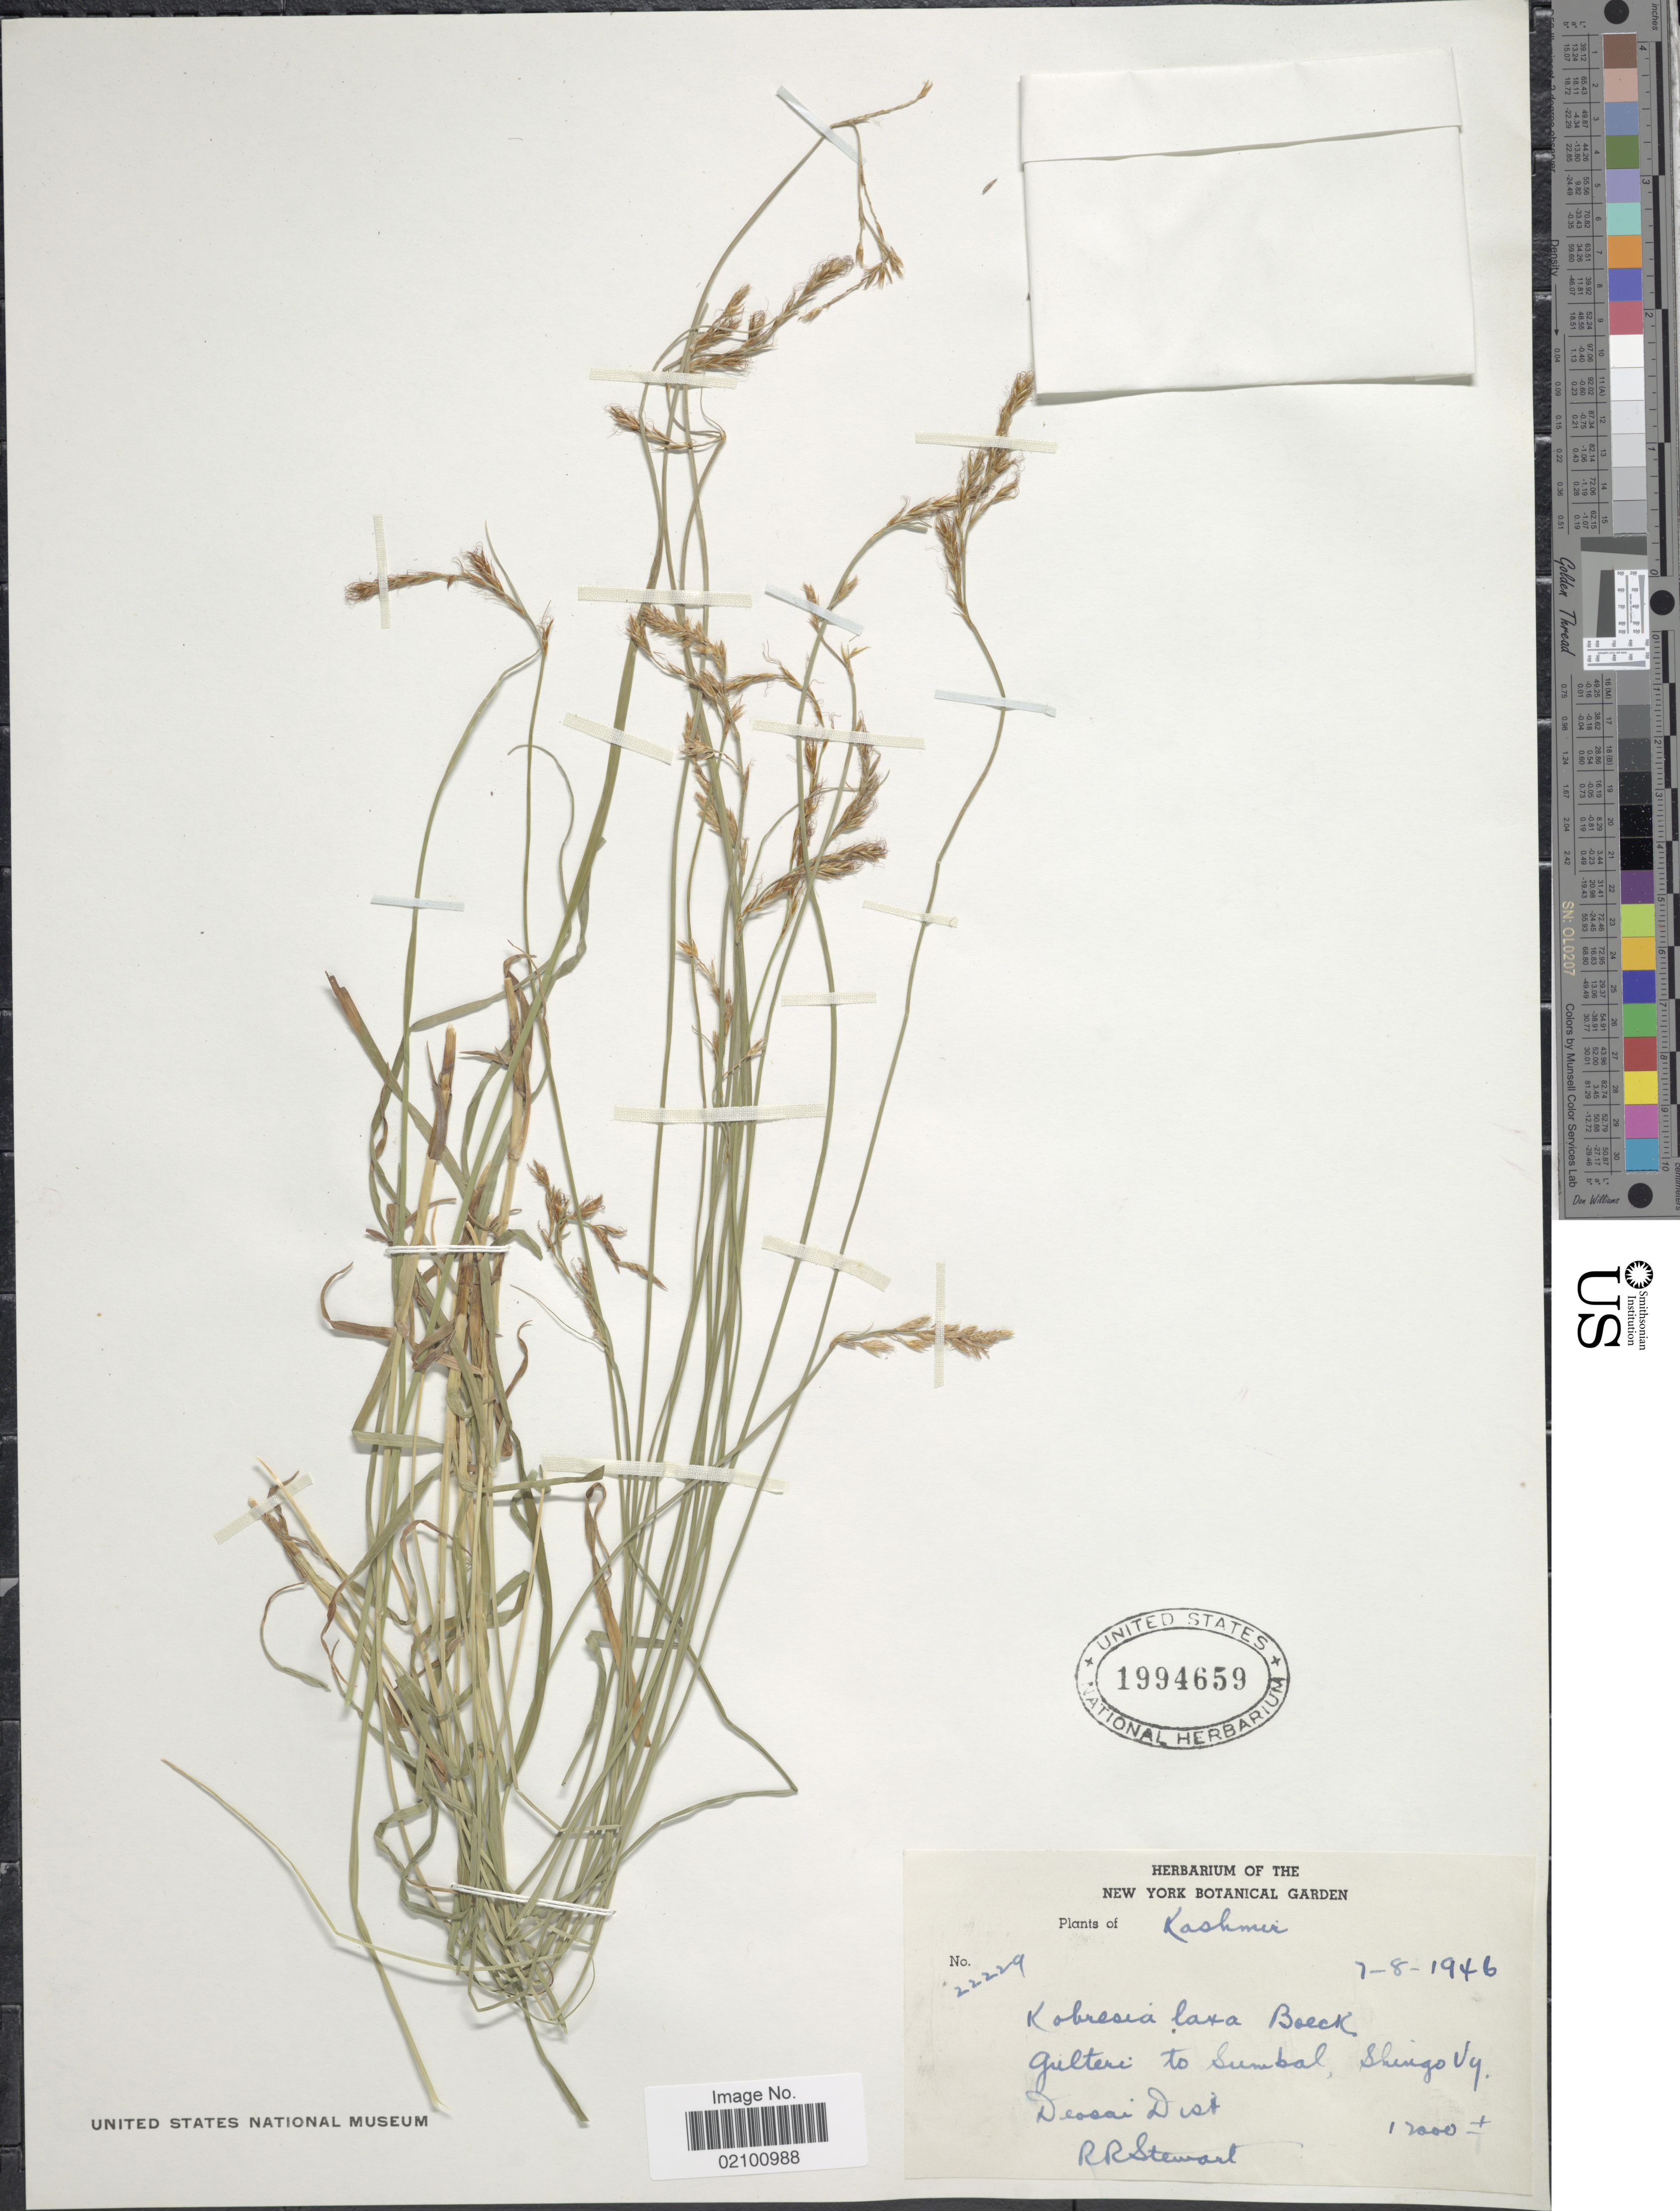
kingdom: Plantae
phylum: Tracheophyta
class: Liliopsida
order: Poales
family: Cyperaceae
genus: Carex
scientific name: Carex pseudolaxa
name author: (C.B. Clarke) O. Yano & S.R. Zhang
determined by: Strong, M. T., (US), Smithsonian Institution - National Museum of Natural History (UNITED STATES)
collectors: R. R. Stewart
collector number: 22229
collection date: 1946-08-07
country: India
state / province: Jammu and Kashmir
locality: Kashmir, Gulteri to Sumbal, Shingo Vy, Deosai Dist.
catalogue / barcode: US 1994659